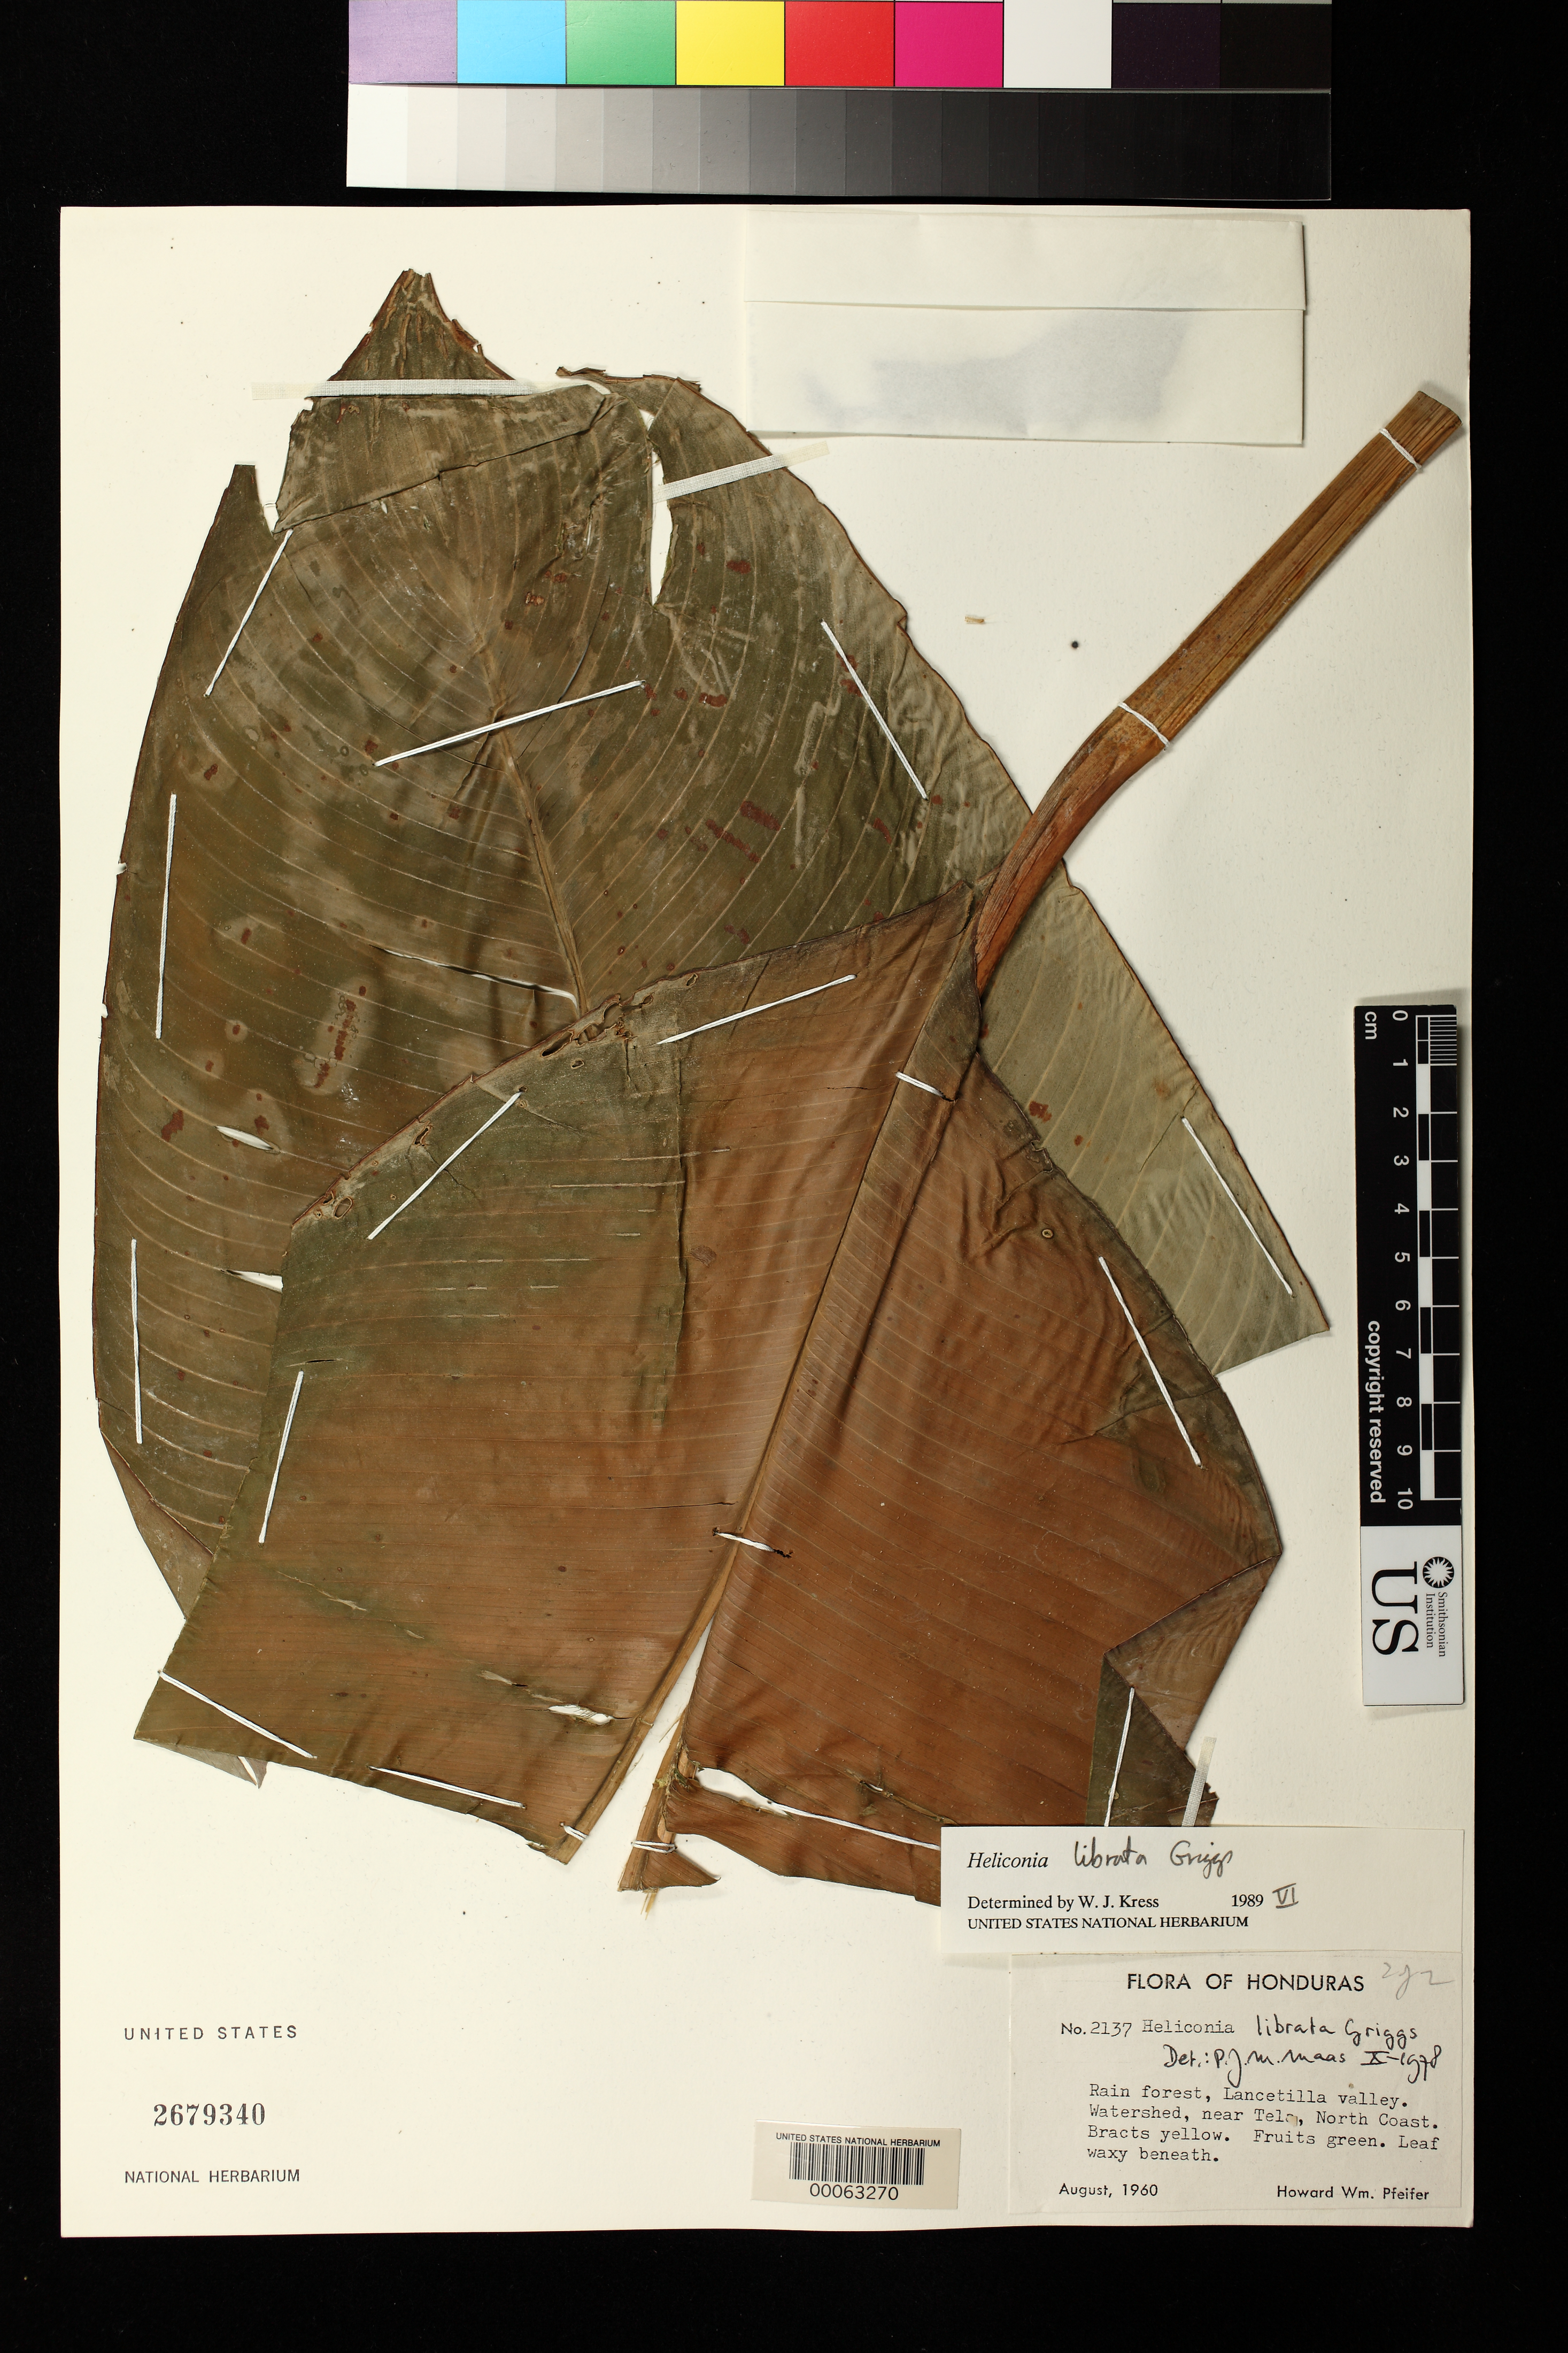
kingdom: Plantae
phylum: Tracheophyta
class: Liliopsida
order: Zingiberales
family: Heliconiaceae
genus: Heliconia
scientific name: Heliconia librata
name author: R.F. Griggs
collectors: H. W. Pfeifer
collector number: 2137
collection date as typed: Aug 1960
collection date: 1960-08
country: Honduras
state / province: Atlántida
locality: Lancetilla Valley, watershed, near Tela, north coast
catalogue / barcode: US 2679340